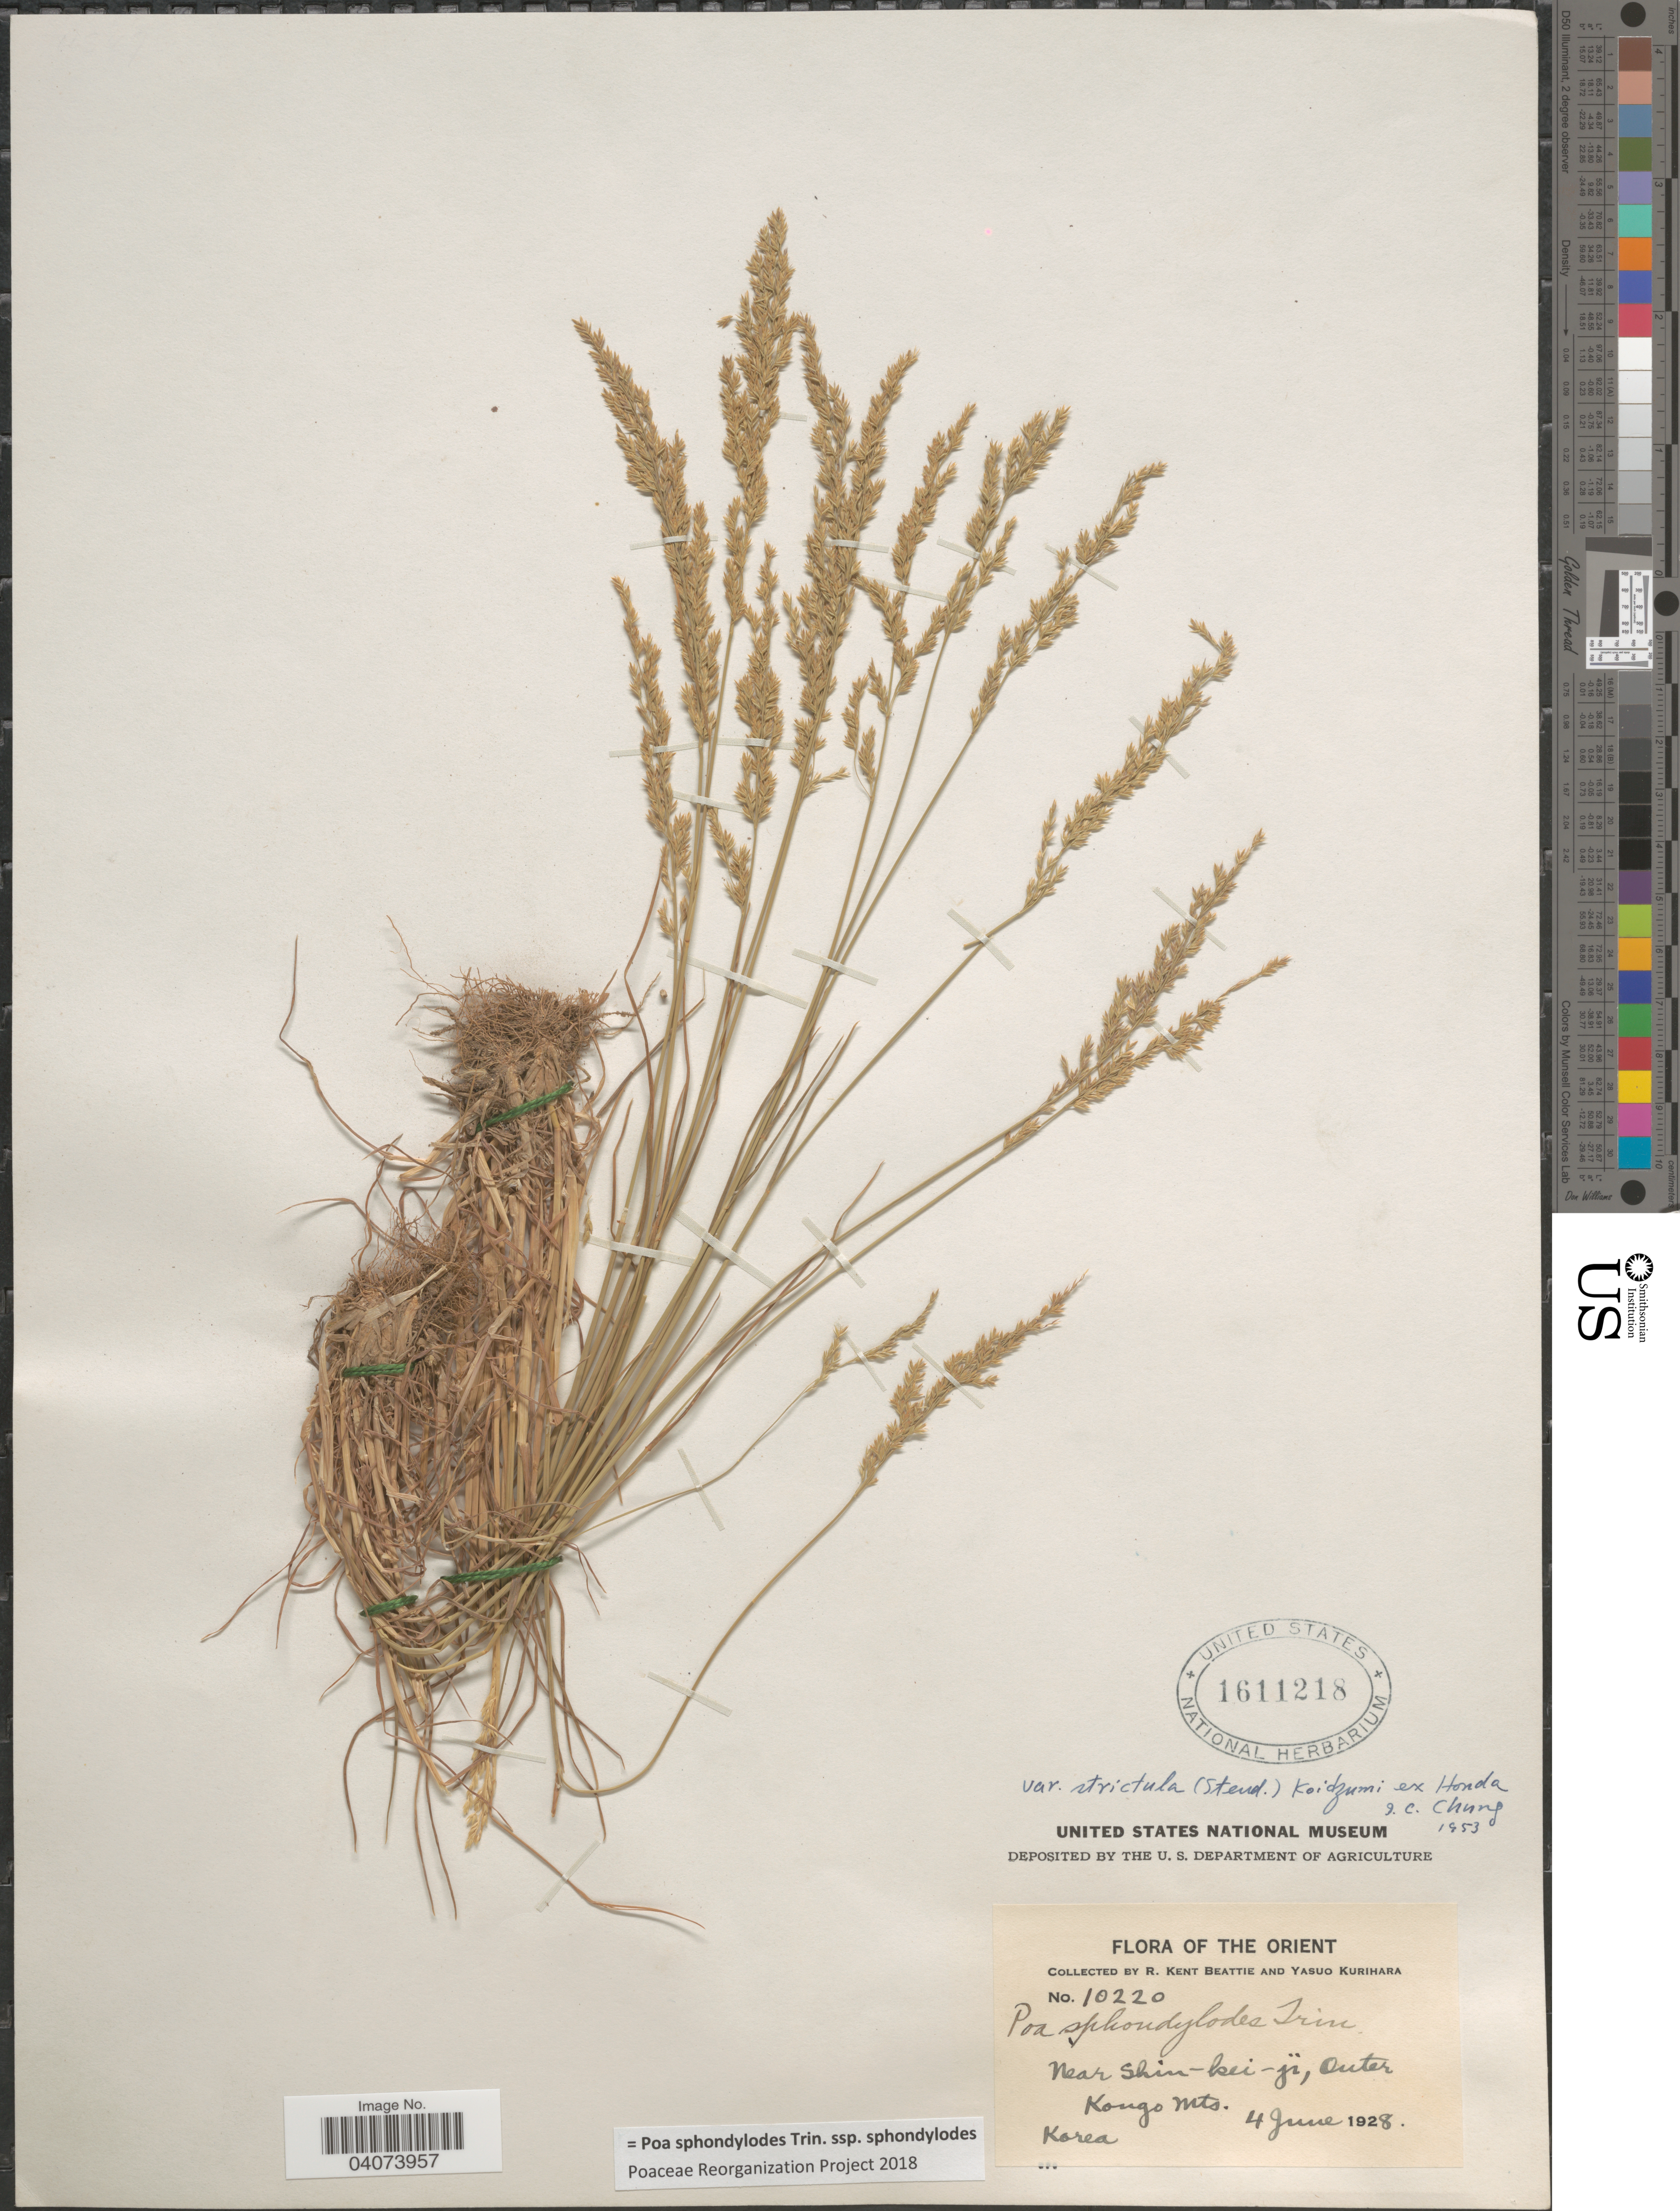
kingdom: Plantae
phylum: Tracheophyta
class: Liliopsida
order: Poales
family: Poaceae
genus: Poa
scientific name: Poa sphondylodes subsp. sphondylodes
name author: Trin.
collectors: R. K. Beattie & Y. Kurihara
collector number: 10220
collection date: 1928-06-04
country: North Korea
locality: The Orient. Near Shin-kei-ji, Outer Kongo Mts.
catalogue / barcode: US 1611218